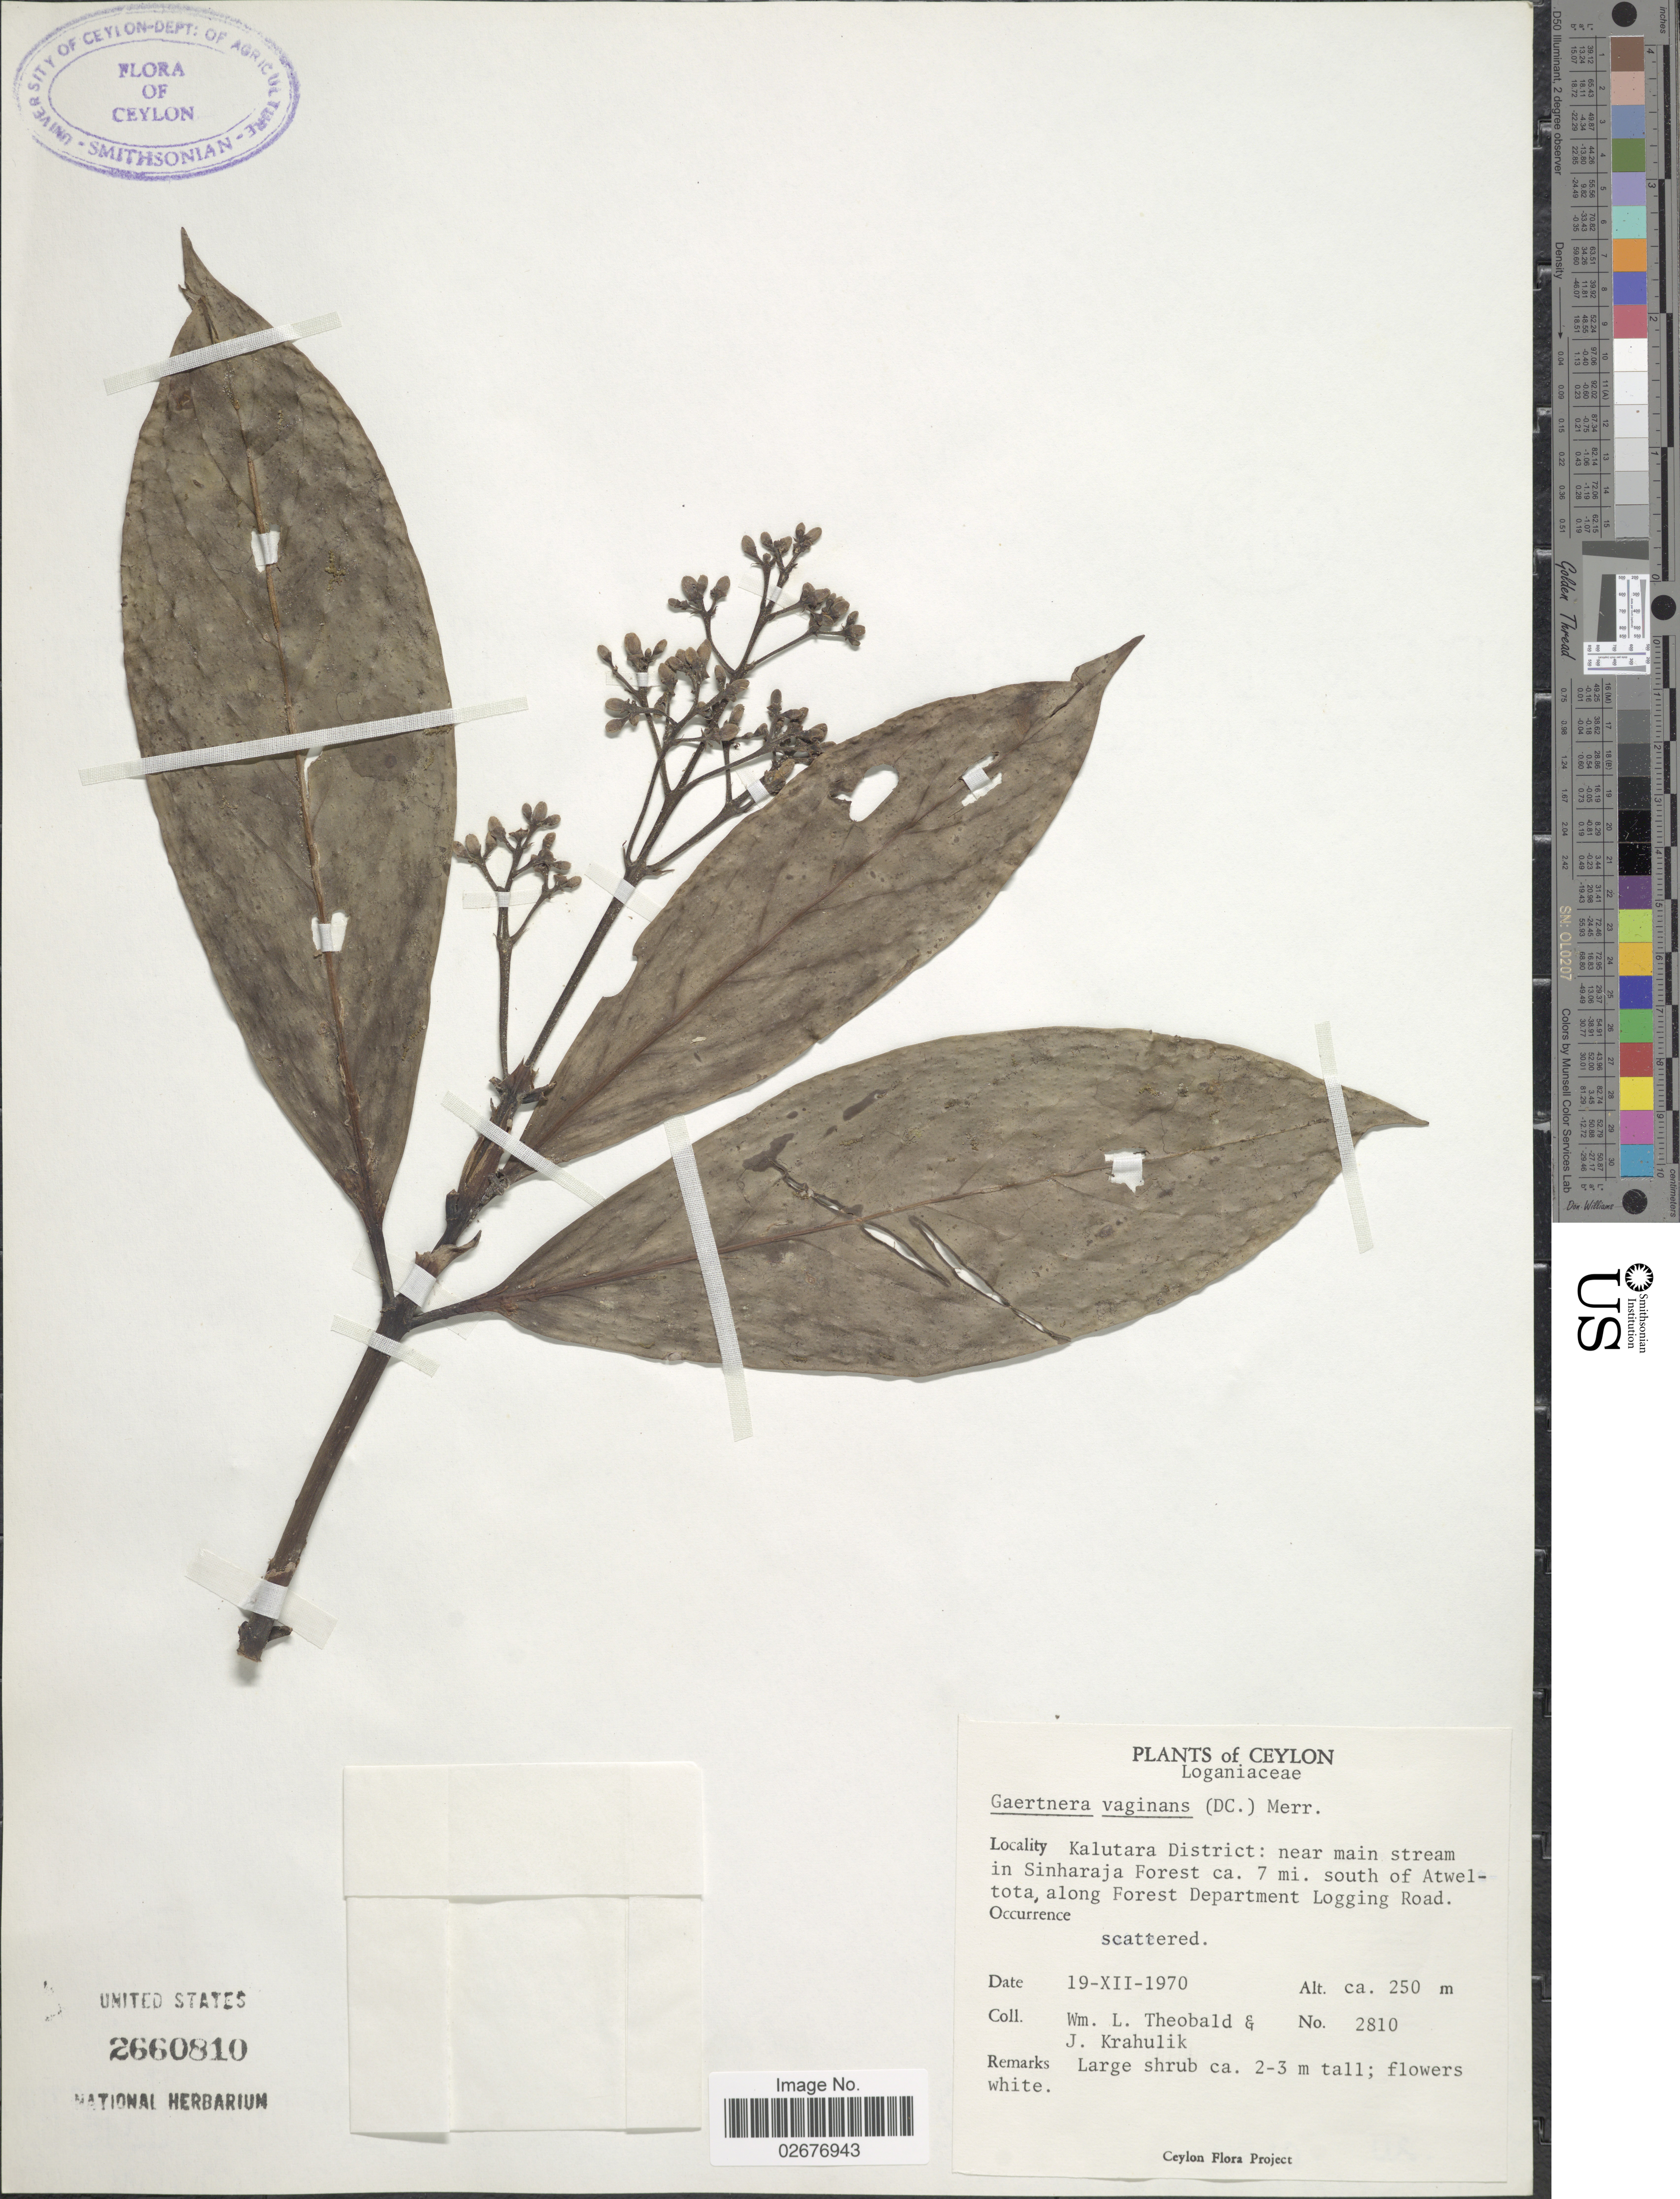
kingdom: Plantae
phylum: Tracheophyta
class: Magnoliopsida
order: Gentianales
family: Rubiaceae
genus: Gaertnera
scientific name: Gaertnera vaginans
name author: (DC.) Merr.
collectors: W. L. Theobald & J. Krahulik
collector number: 2810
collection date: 1970-12-19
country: Sri Lanka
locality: Ceylon, Kalutara District: near main stream in Sinharaja Forest ca. 7 mi. south of Atweltota, along Forest Department Logging Road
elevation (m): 250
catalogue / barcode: US 2660810